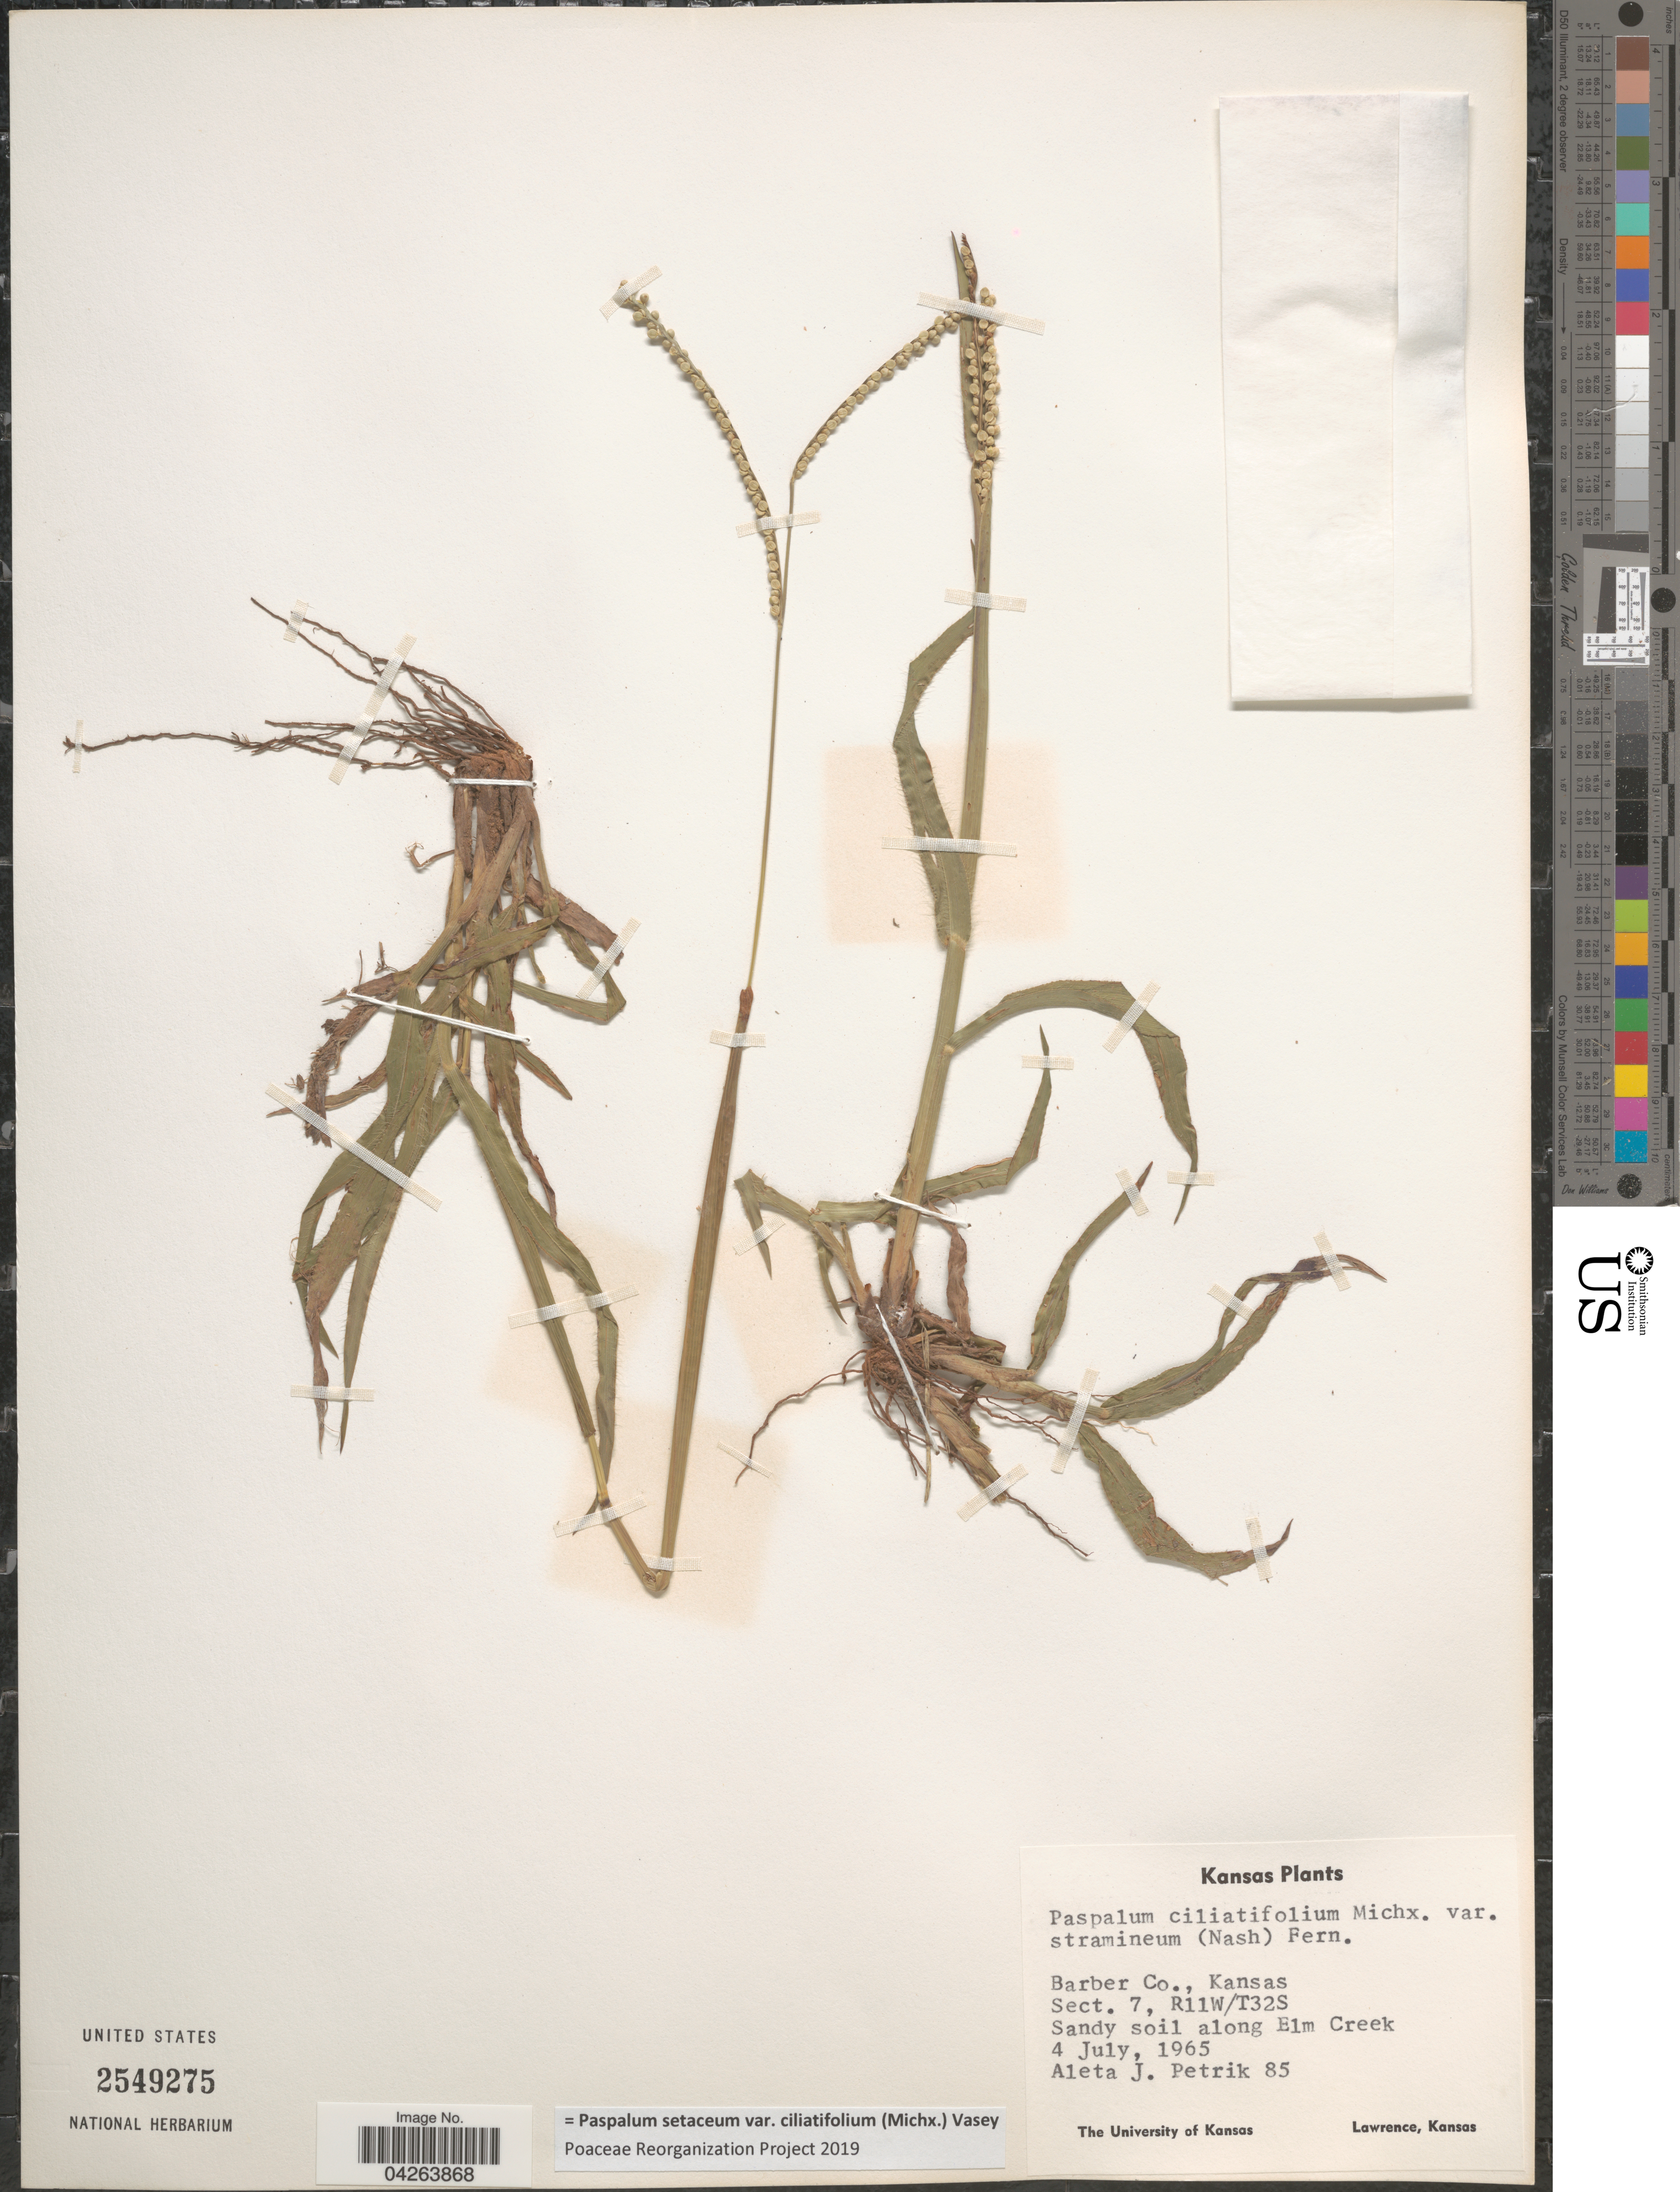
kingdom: Plantae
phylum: Tracheophyta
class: Liliopsida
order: Poales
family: Poaceae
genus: Paspalum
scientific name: Paspalum setaceum var. ciliatifolium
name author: (Michx.) Vasey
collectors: A. Petrik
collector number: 85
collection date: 1965-07-04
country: United States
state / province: Kansas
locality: Barber Co., Sect. 7, R11W/T32S. Sandy soil along Elm Creek.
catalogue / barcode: US 2549275